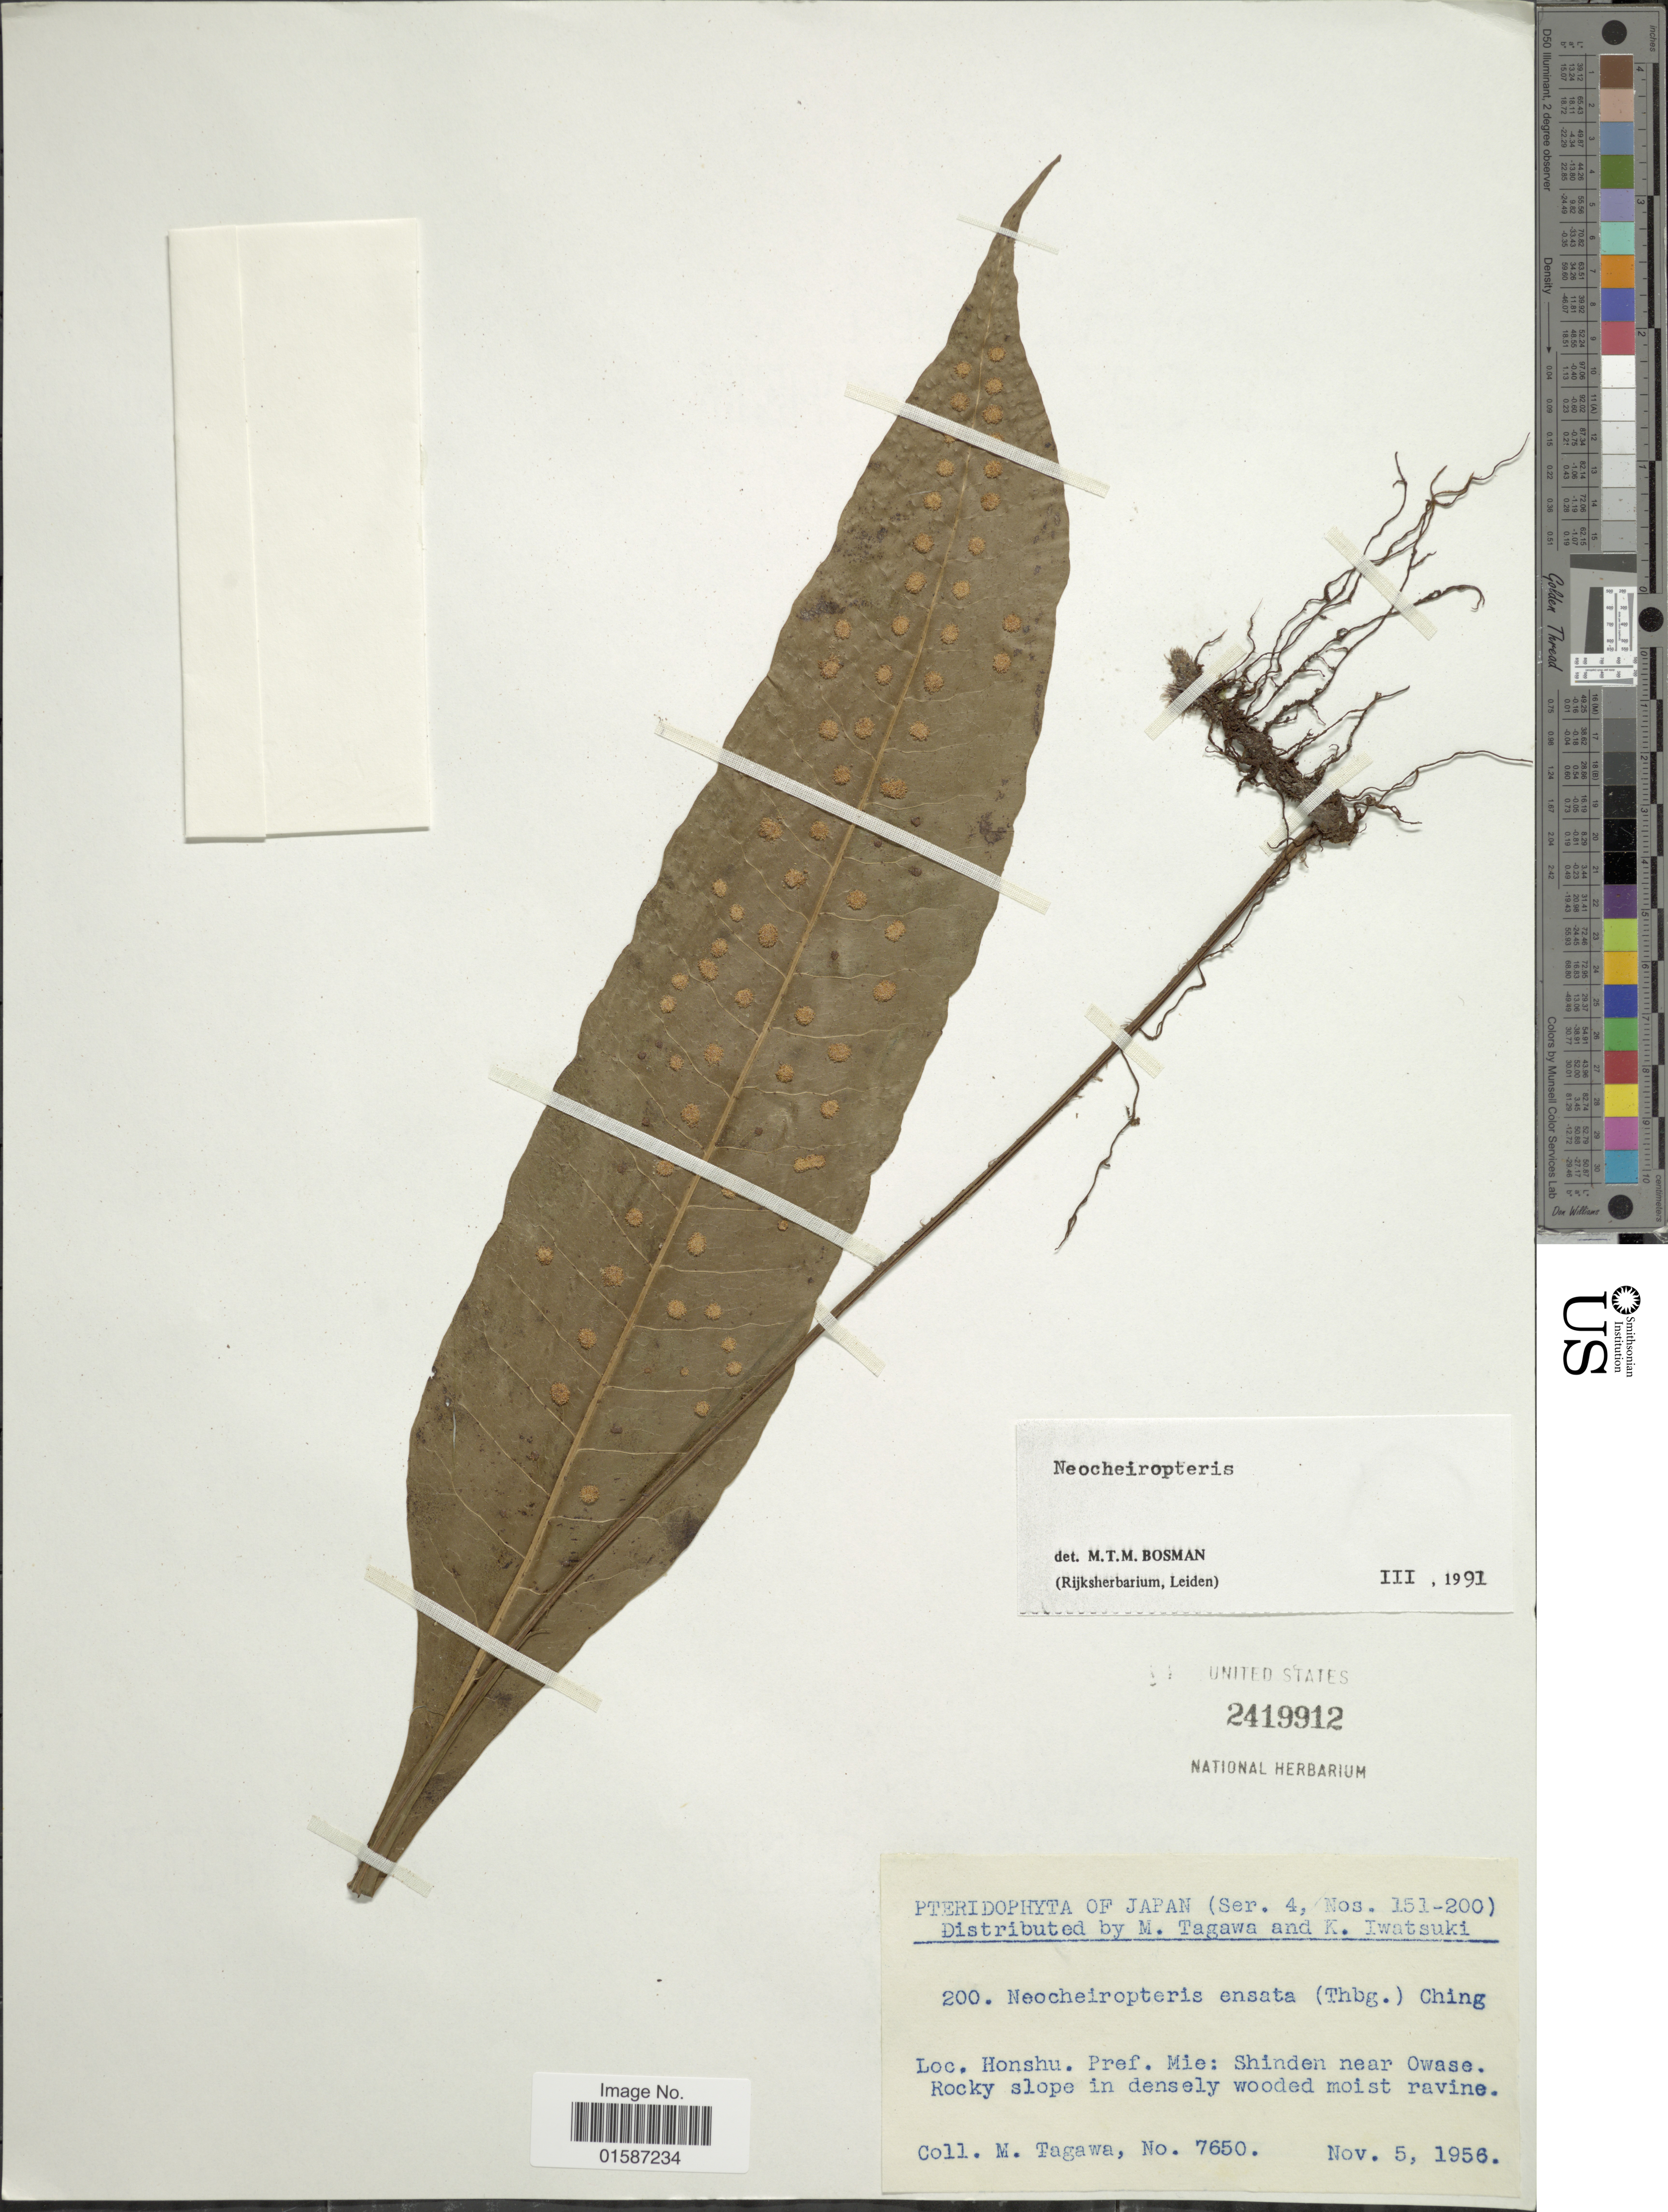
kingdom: Plantae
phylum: Tracheophyta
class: Polypodiopsida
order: Polypodiales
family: Polypodiaceae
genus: Neolepisorus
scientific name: Neolepisorus ensatus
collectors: M. Tagawa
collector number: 7650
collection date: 1956-11-05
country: Japan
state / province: Mie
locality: Honshu, Pref. Mie: Shinden near Owase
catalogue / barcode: US 2419912